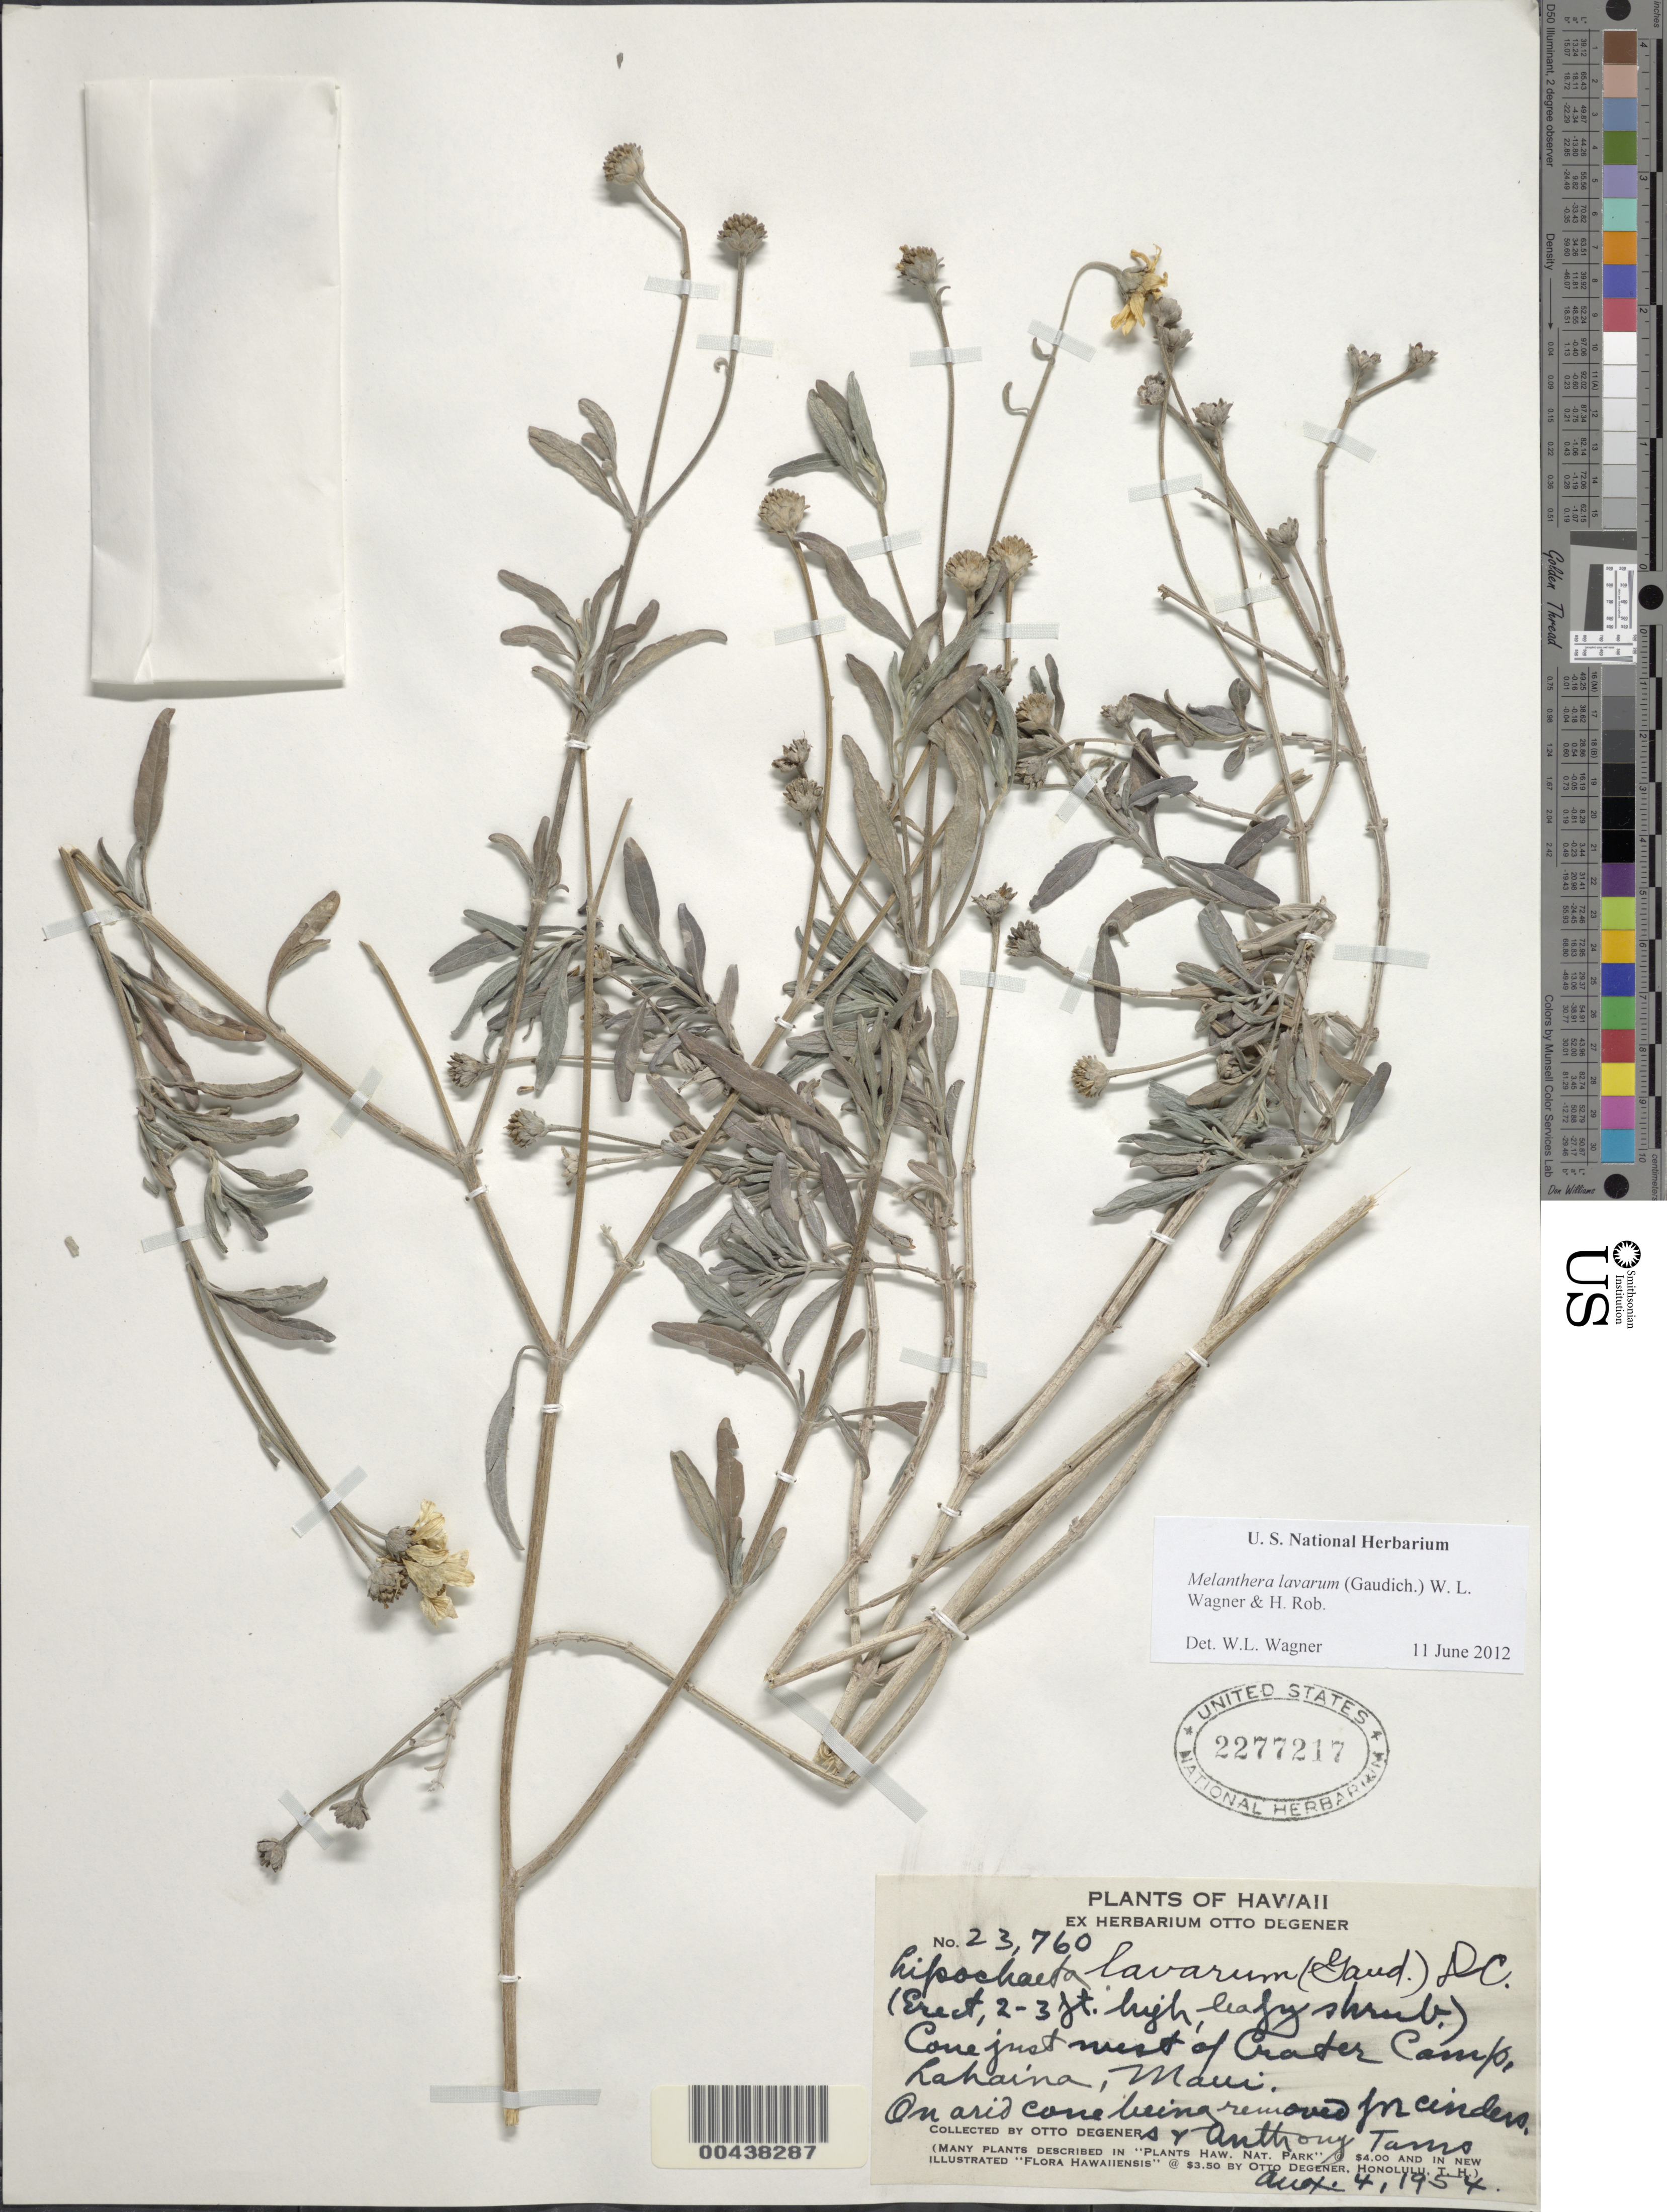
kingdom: Plantae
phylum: Tracheophyta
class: Magnoliopsida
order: Asterales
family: Asteraceae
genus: Wollastonia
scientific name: Wollastonia lavarum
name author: (Gaudich.) Orchard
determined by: Wagner, W. L., (BOT), Smithsonian Institution - National Museum of Natural History (UNITED STATES)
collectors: O. Degener, I. Degener & A. Tam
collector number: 23760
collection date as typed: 4 Aug 1954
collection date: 1954-08-04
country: United States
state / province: Hawaii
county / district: Maui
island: Maui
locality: Cone just W of Crater Camp, Lahaina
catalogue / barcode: US 2277217